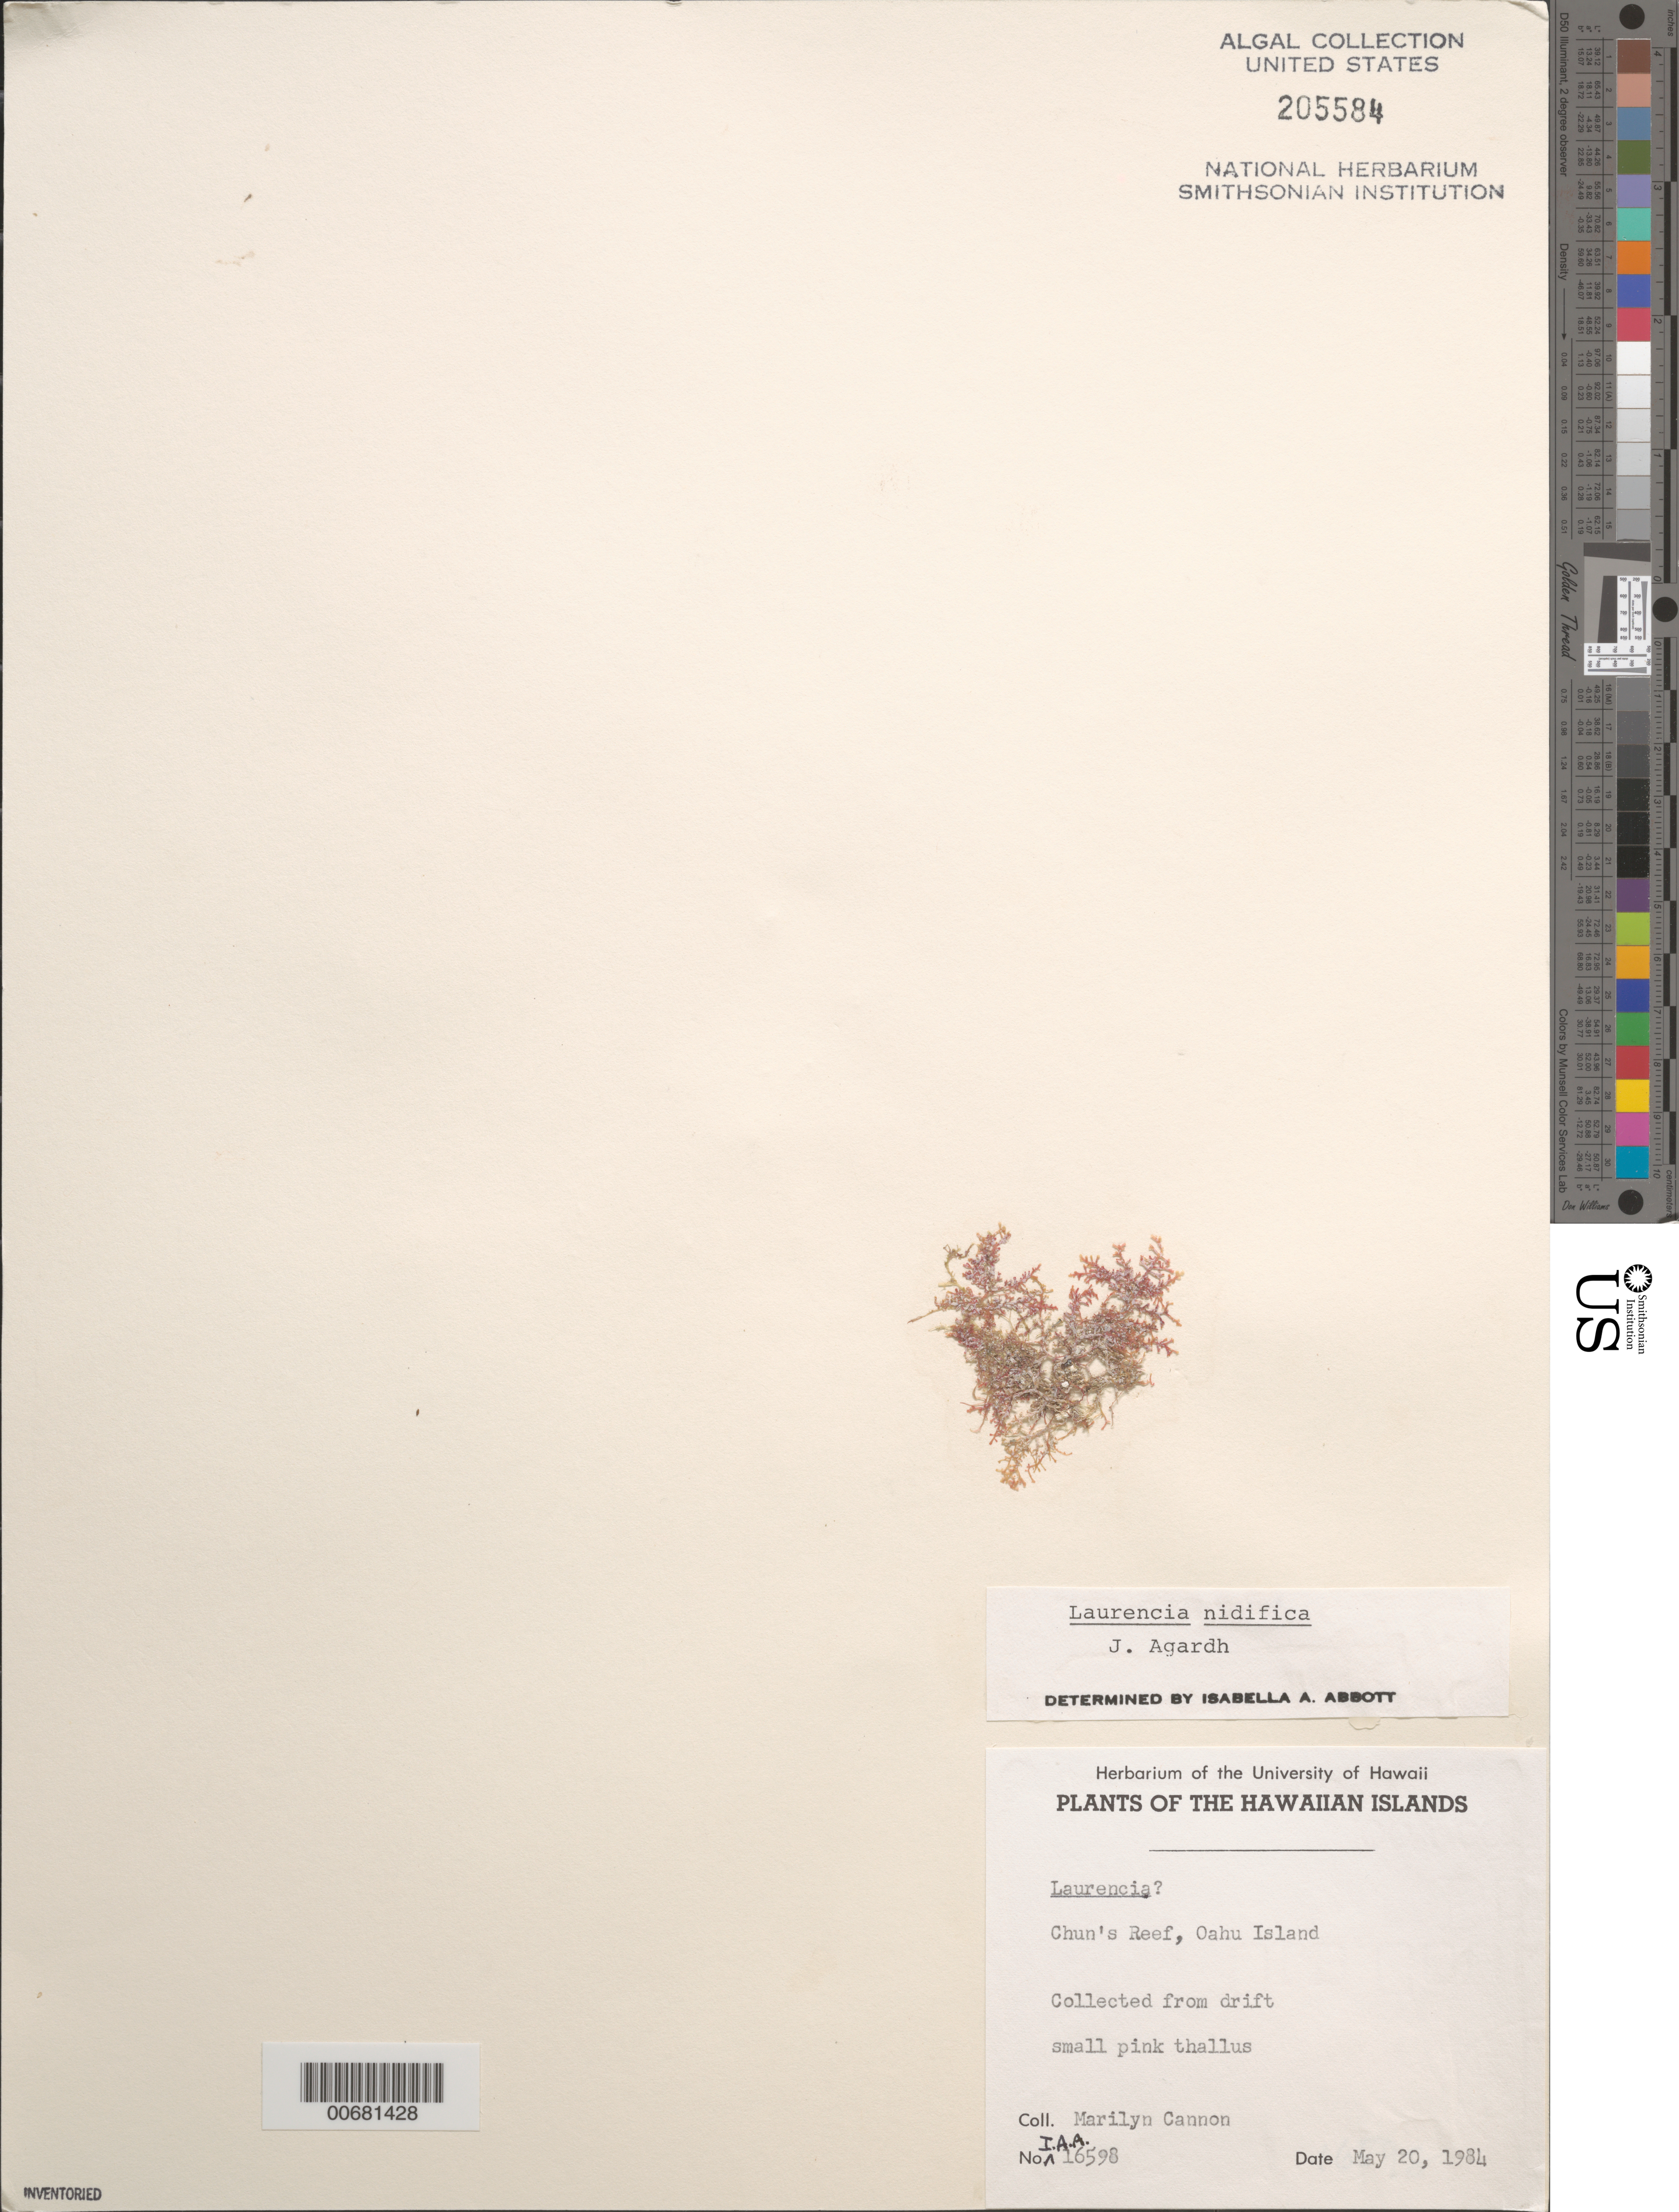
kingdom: Plantae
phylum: Rhodophyta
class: Florideophyceae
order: Ceramiales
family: Rhodomelaceae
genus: Laurencia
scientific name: Laurencia nidifica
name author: J. Agardh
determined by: Abbott, Isabella A.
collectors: M. Cannon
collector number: IAA 16598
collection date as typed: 20 May 1984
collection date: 1984-05-20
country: United States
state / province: Hawaii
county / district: Honolulu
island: Oahu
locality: Chun's Reef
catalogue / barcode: US 205584